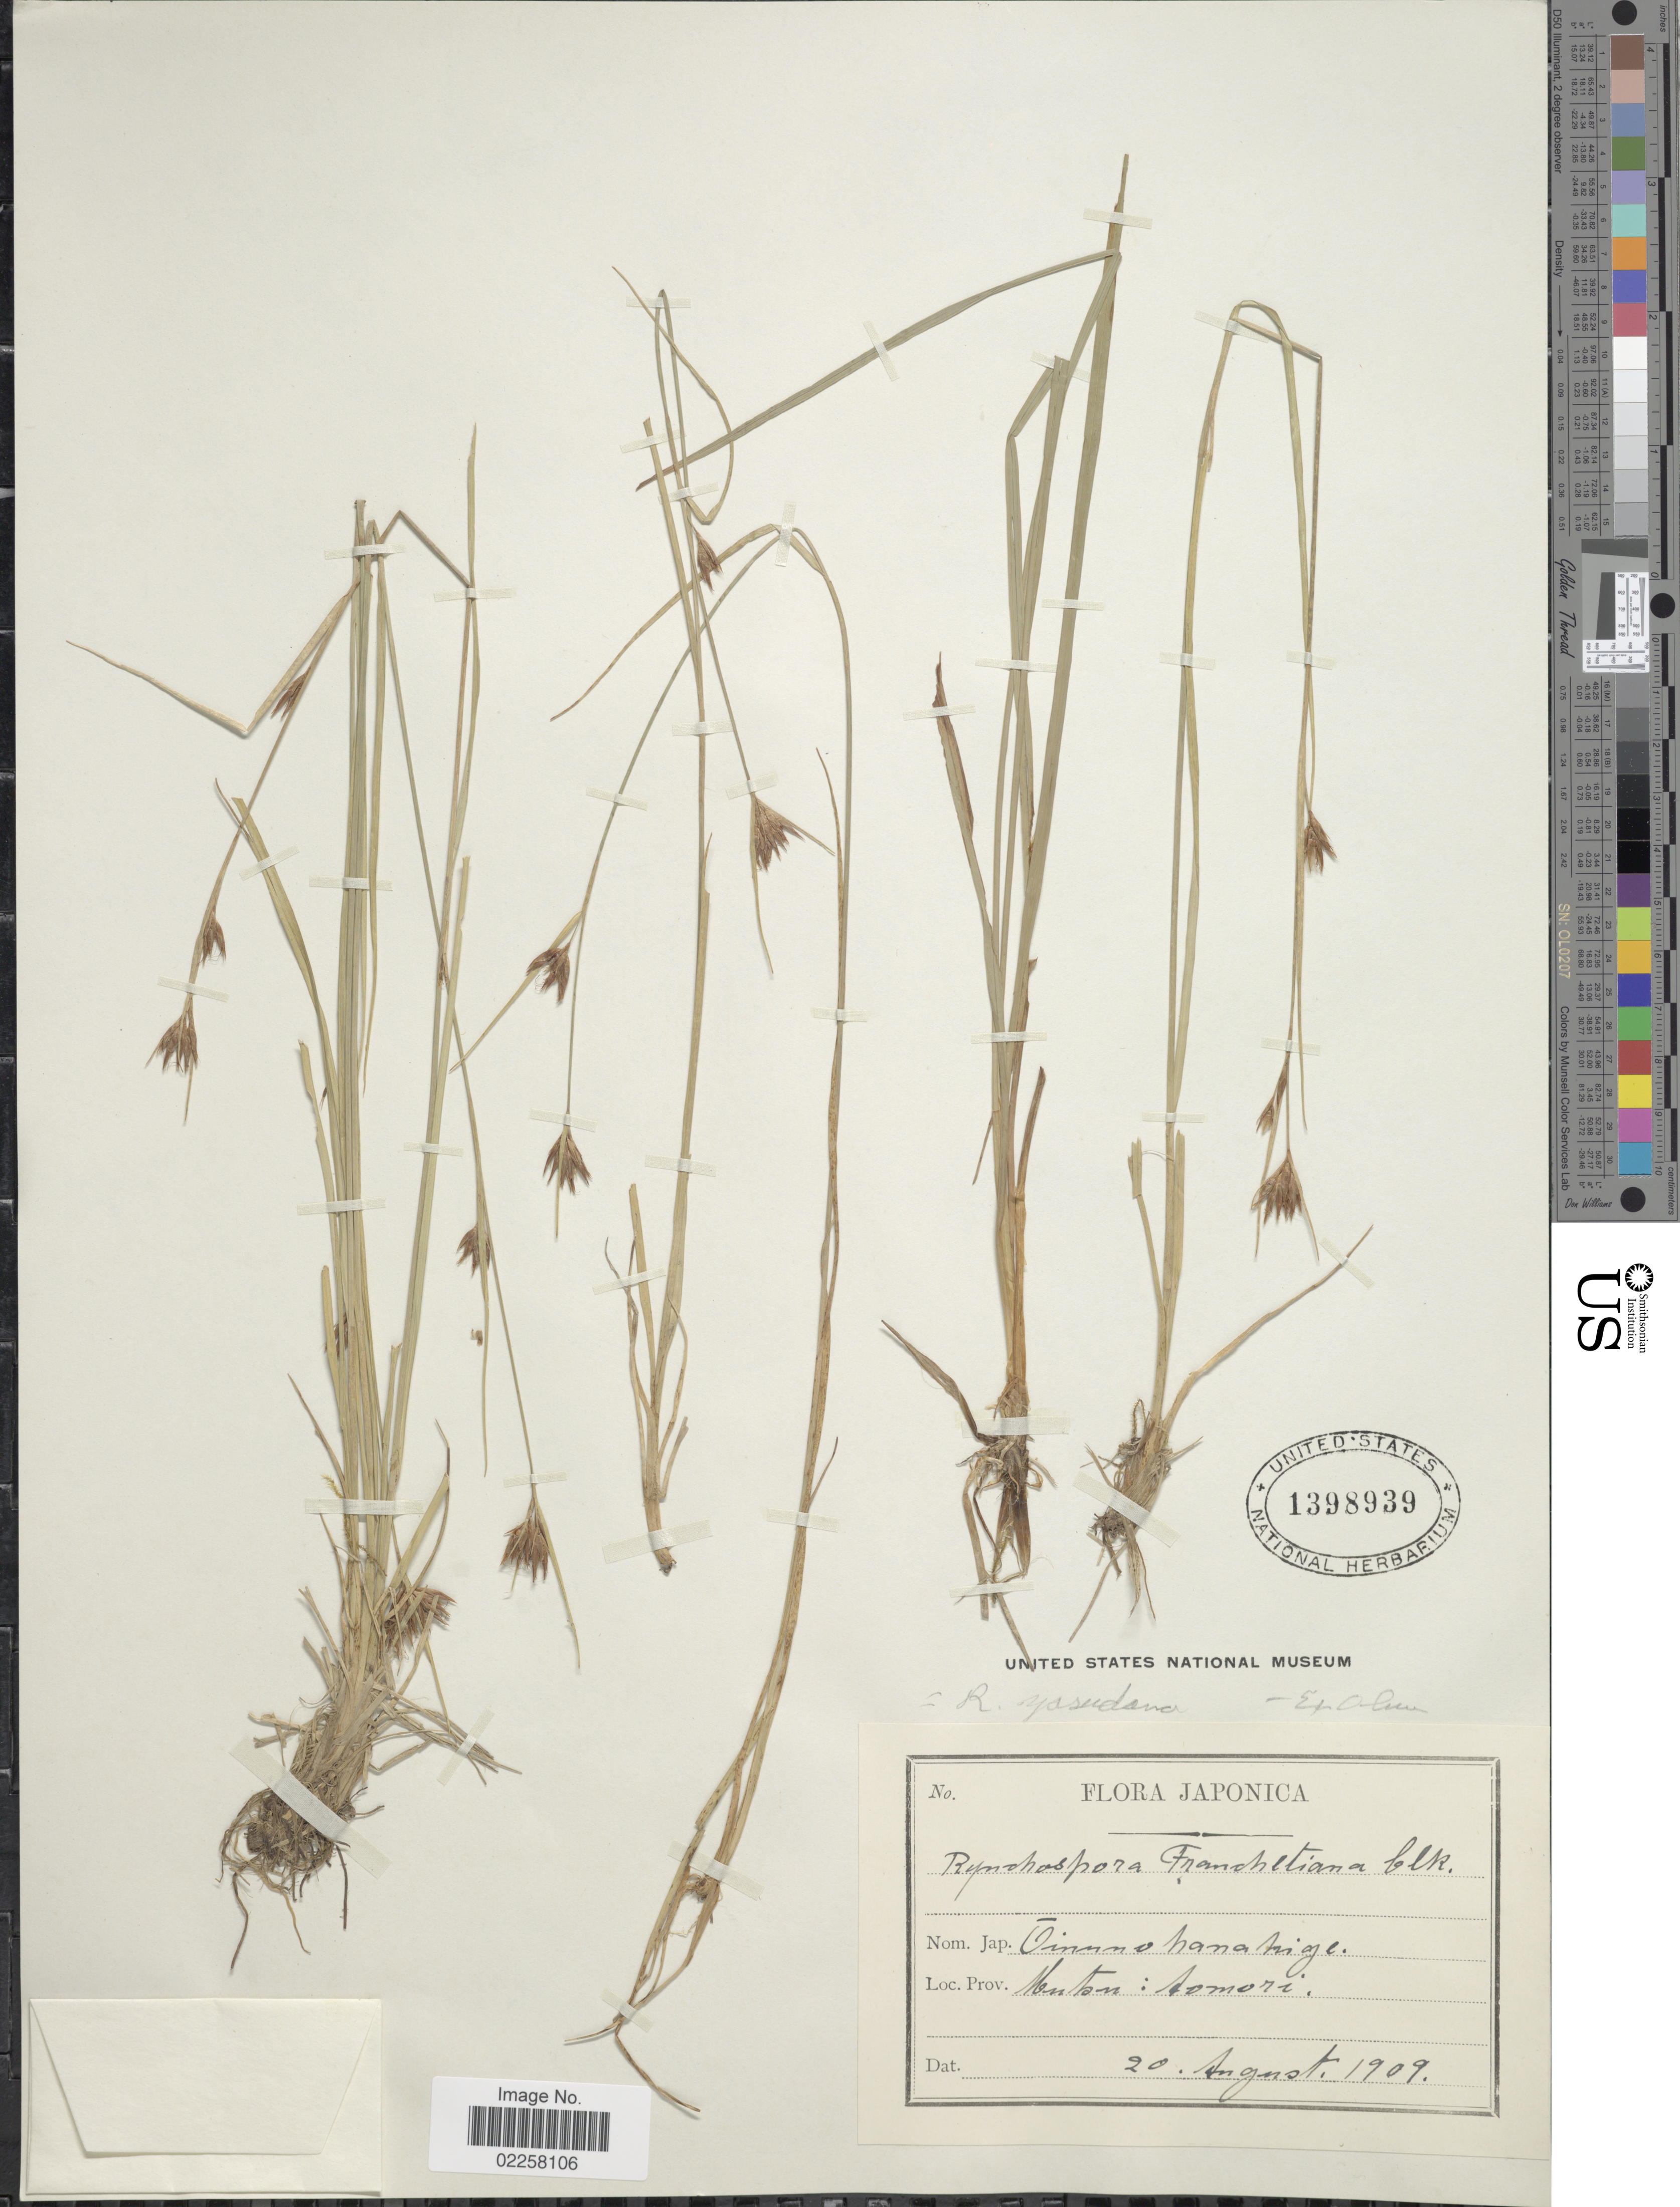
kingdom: Plantae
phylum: Tracheophyta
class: Liliopsida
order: Poales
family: Cyperaceae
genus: Rhynchospora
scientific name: Rhynchospora fujiiana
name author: Makino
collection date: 1909-08-20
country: Japan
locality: Mutsu: Tomori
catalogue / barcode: US 1398939